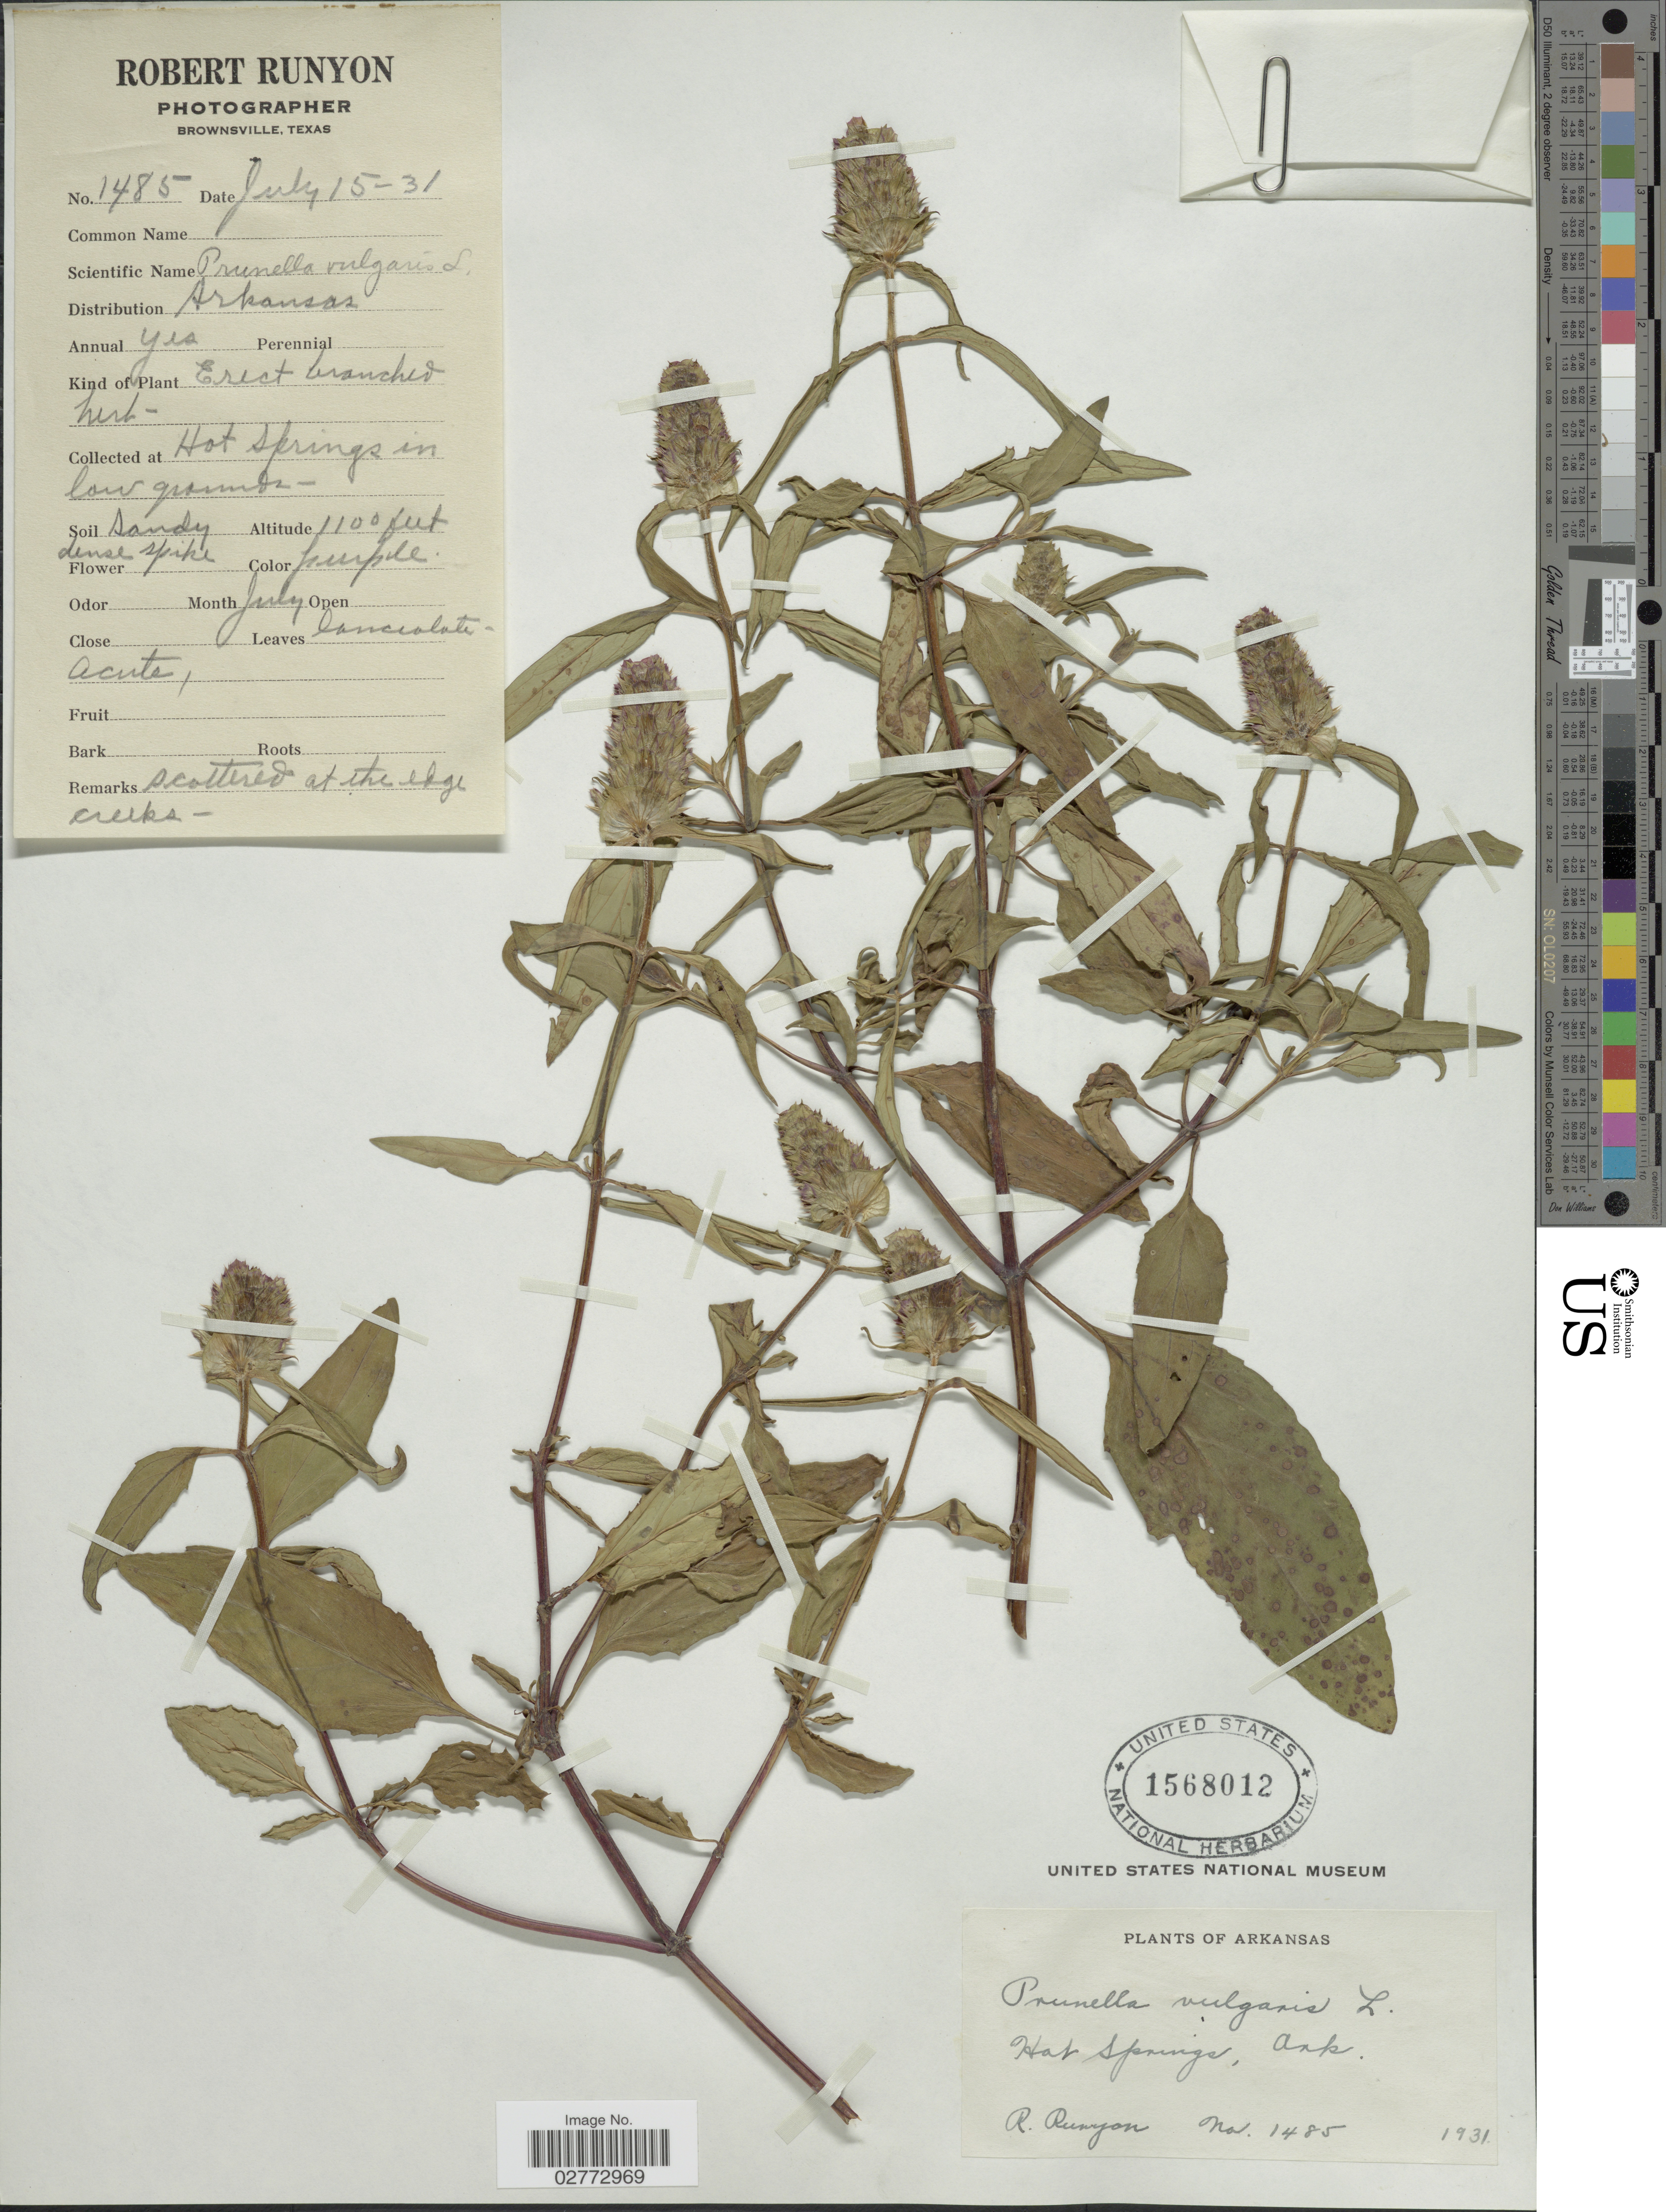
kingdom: Plantae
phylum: Tracheophyta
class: Magnoliopsida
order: Lamiales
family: Lamiaceae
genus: Prunella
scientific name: Prunella vulgaris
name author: L.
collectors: R. Runyon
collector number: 1485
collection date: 1931-07-15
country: United States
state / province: Arkansas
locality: Hot Springs.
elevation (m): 335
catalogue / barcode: US 1568012